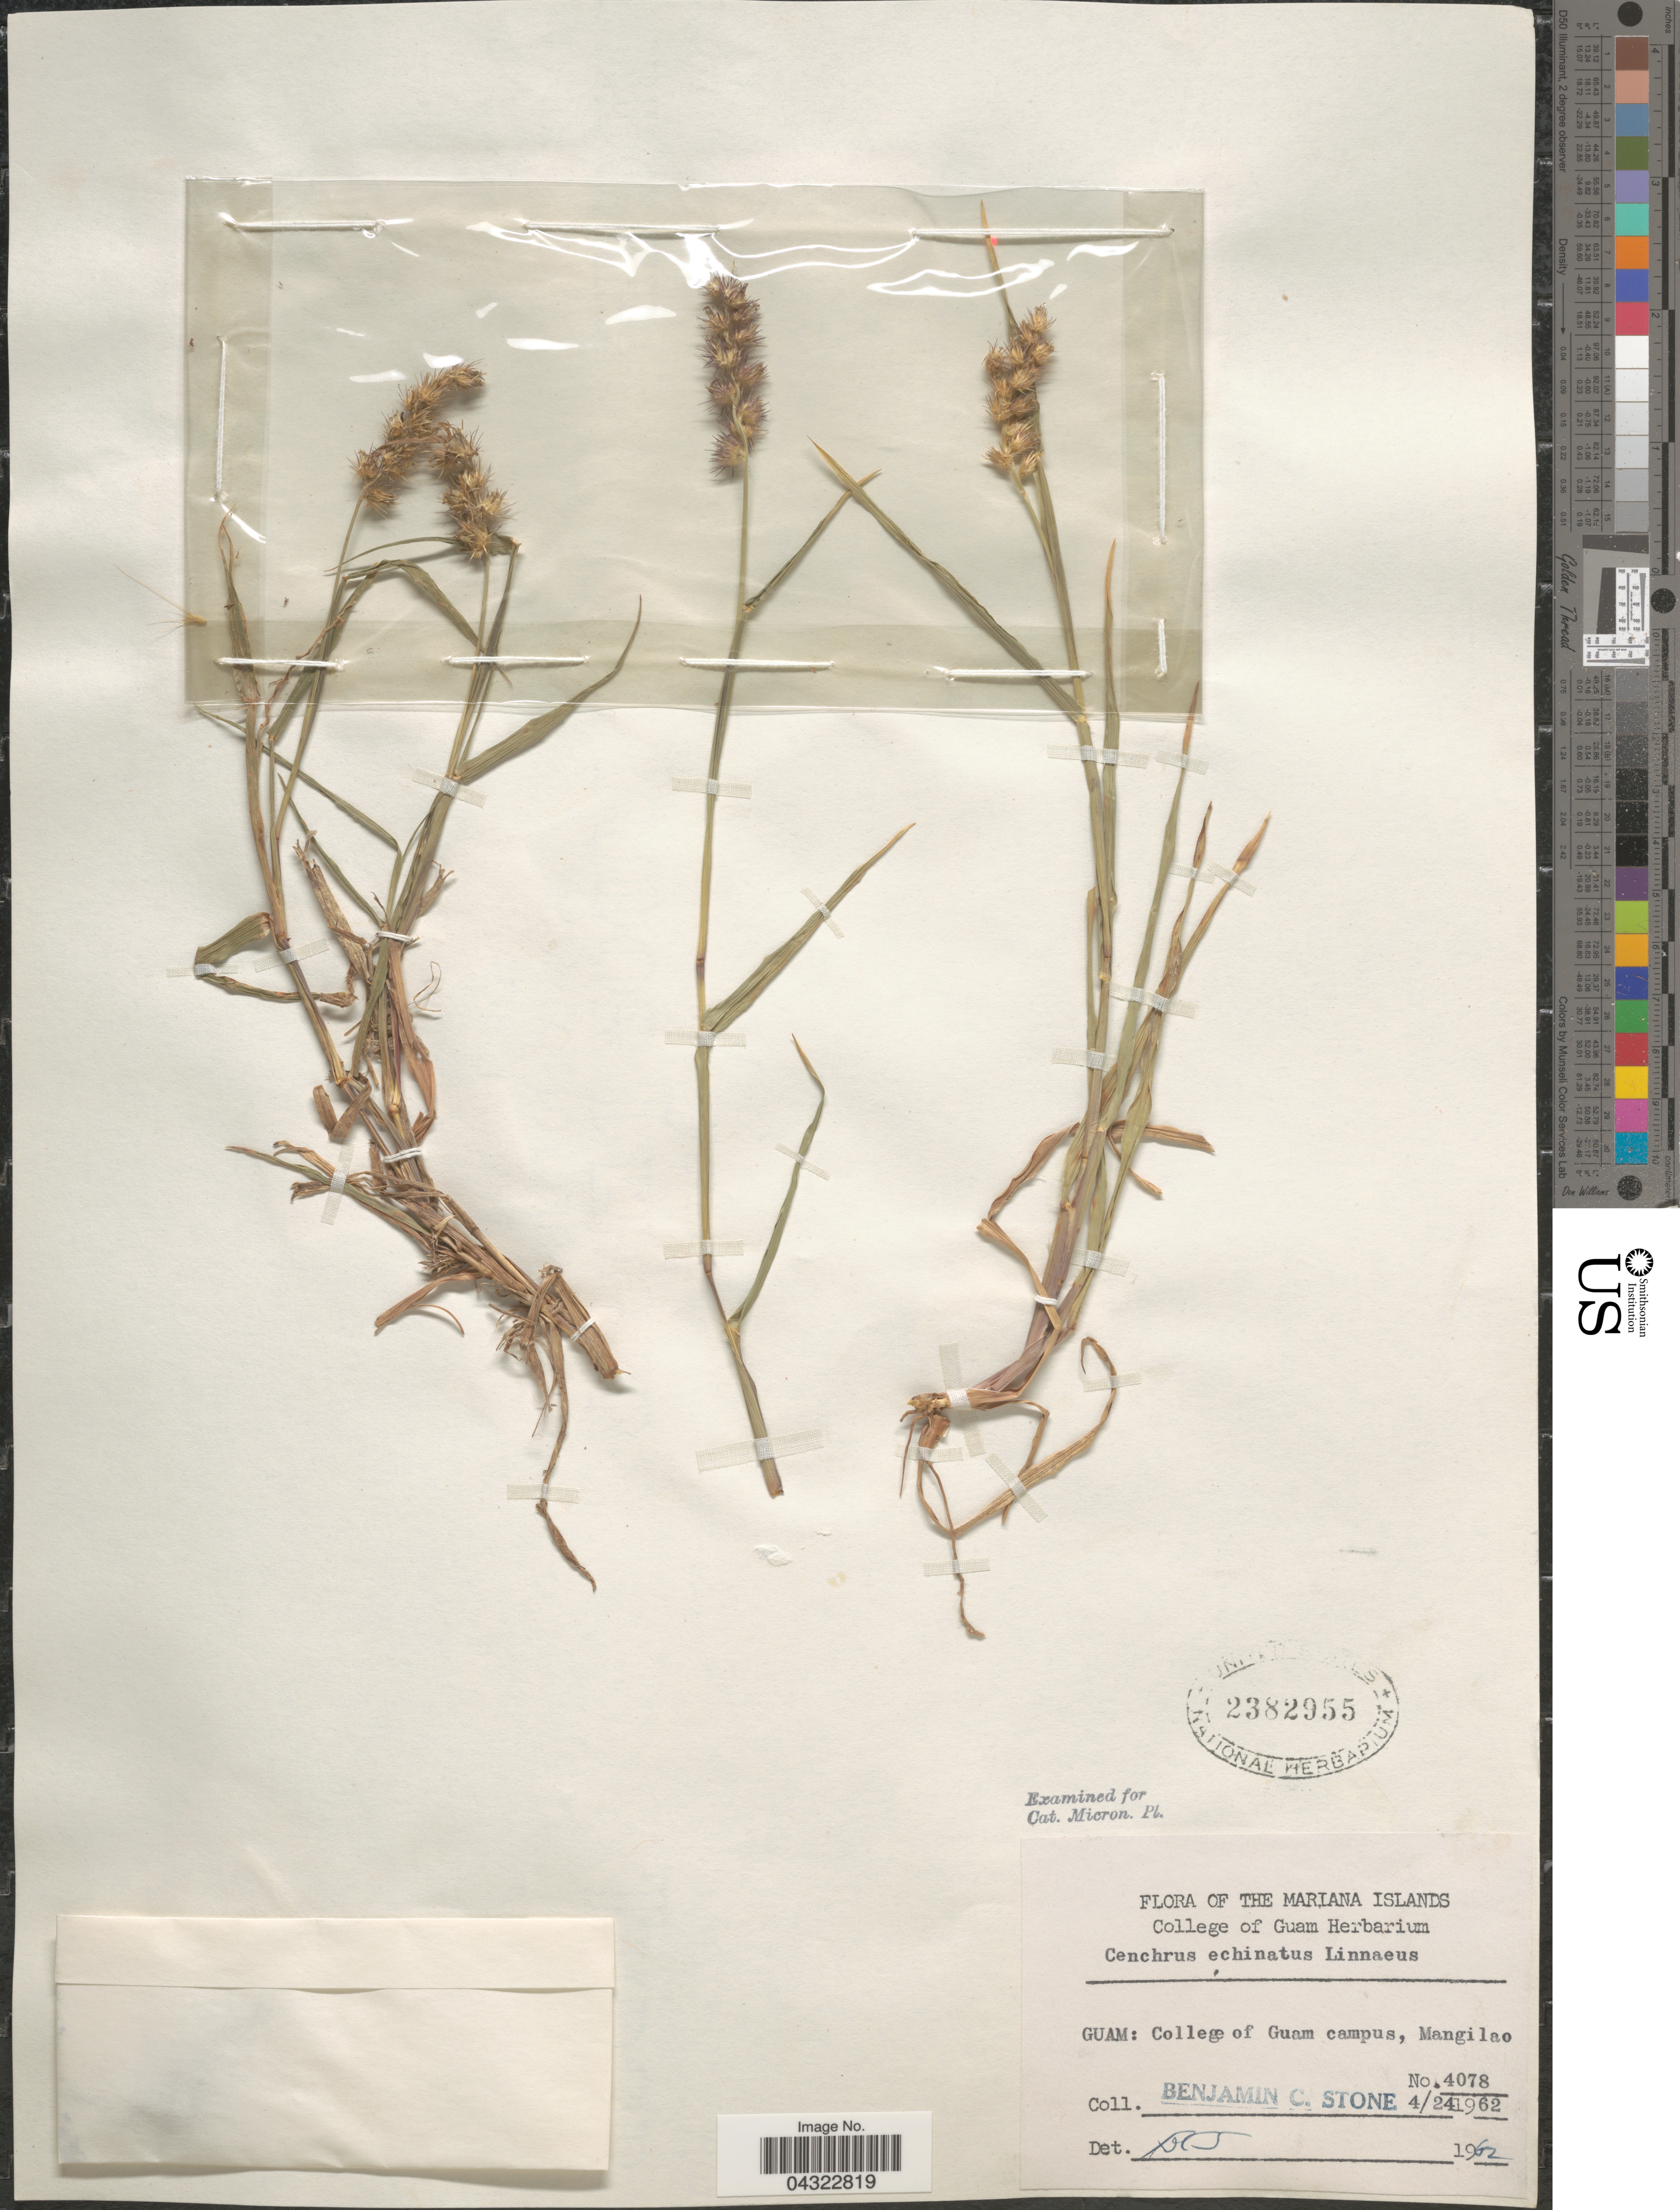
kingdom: Plantae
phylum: Tracheophyta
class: Liliopsida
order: Poales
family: Poaceae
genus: Cenchrus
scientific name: Cenchrus echinatus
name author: L.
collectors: B. C. Stone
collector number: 4078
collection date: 1962-04-24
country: Guam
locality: The Mariana Islands. College of Guam campus, Mangilao.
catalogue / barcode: US 2382955